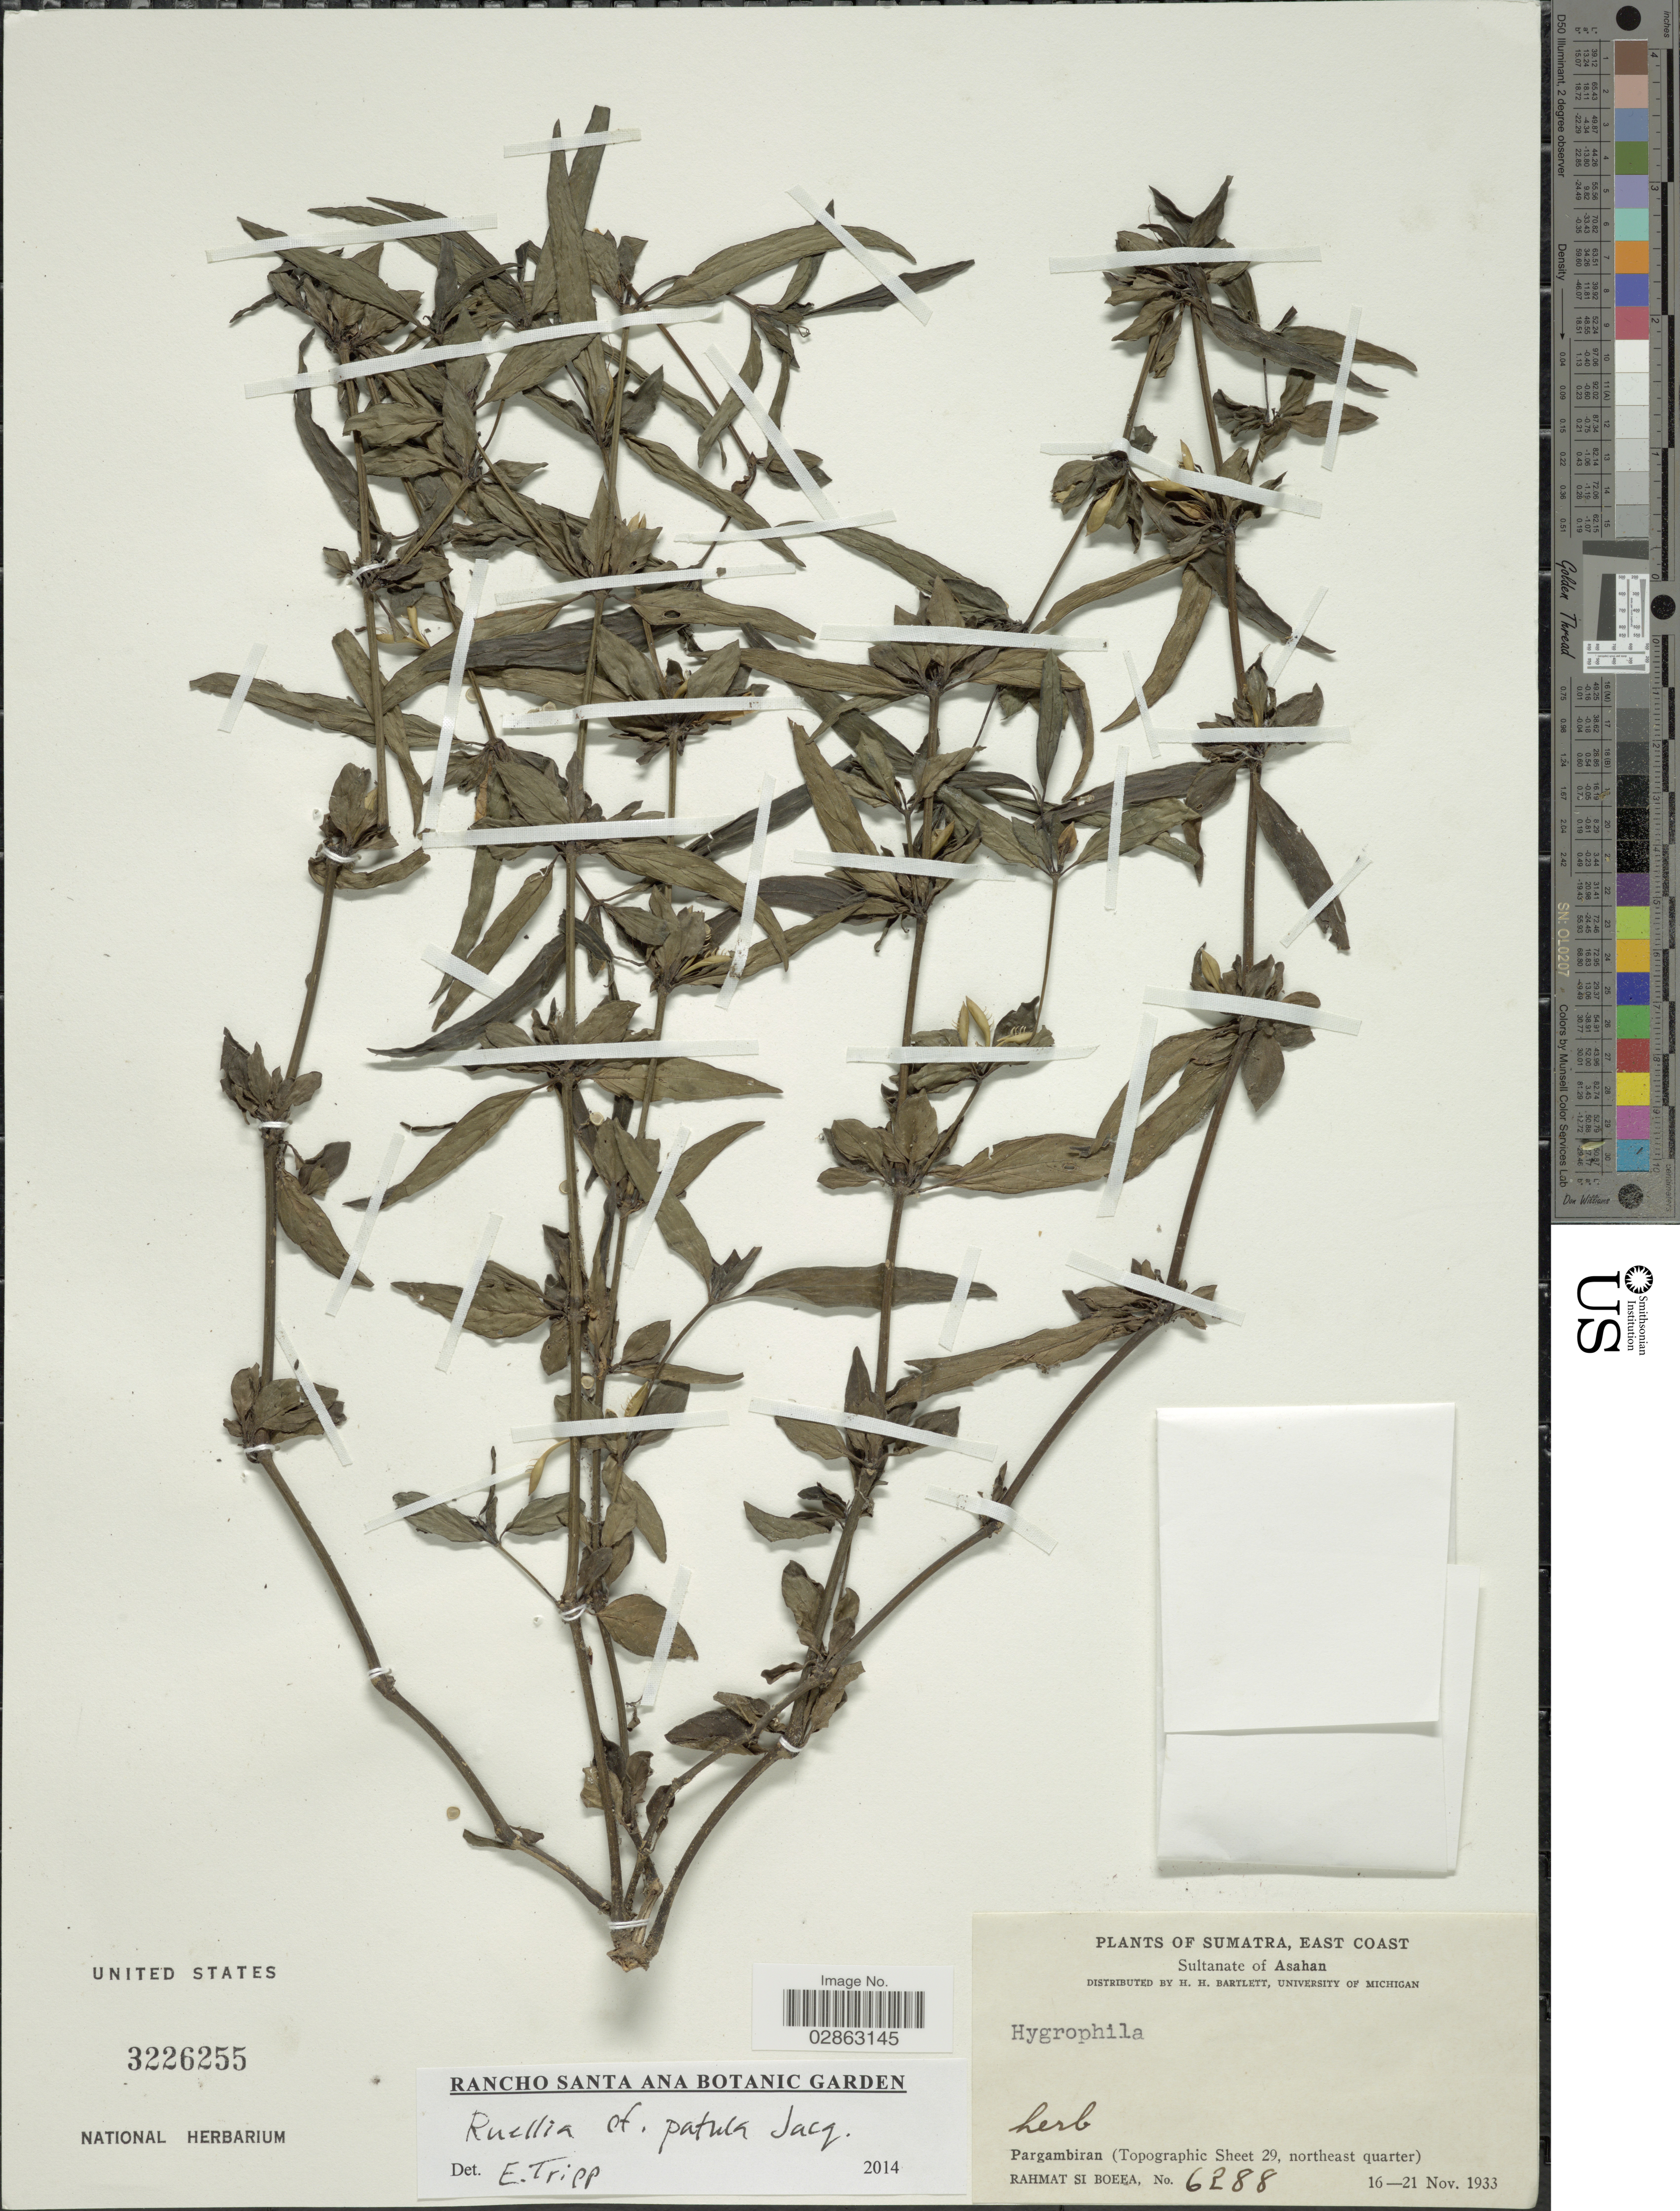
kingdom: Plantae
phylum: Tracheophyta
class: Magnoliopsida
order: Lamiales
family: Acanthaceae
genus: Ruellia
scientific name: Ruellia patula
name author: Jacq.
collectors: Rahmat Si Boeea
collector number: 6288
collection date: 1933-11-16/1933-11-21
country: Indonesia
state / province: Sumatra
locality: East Coast. Pargambiran (Topographic Sheet 29, northeast quarter).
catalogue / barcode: US 3226255